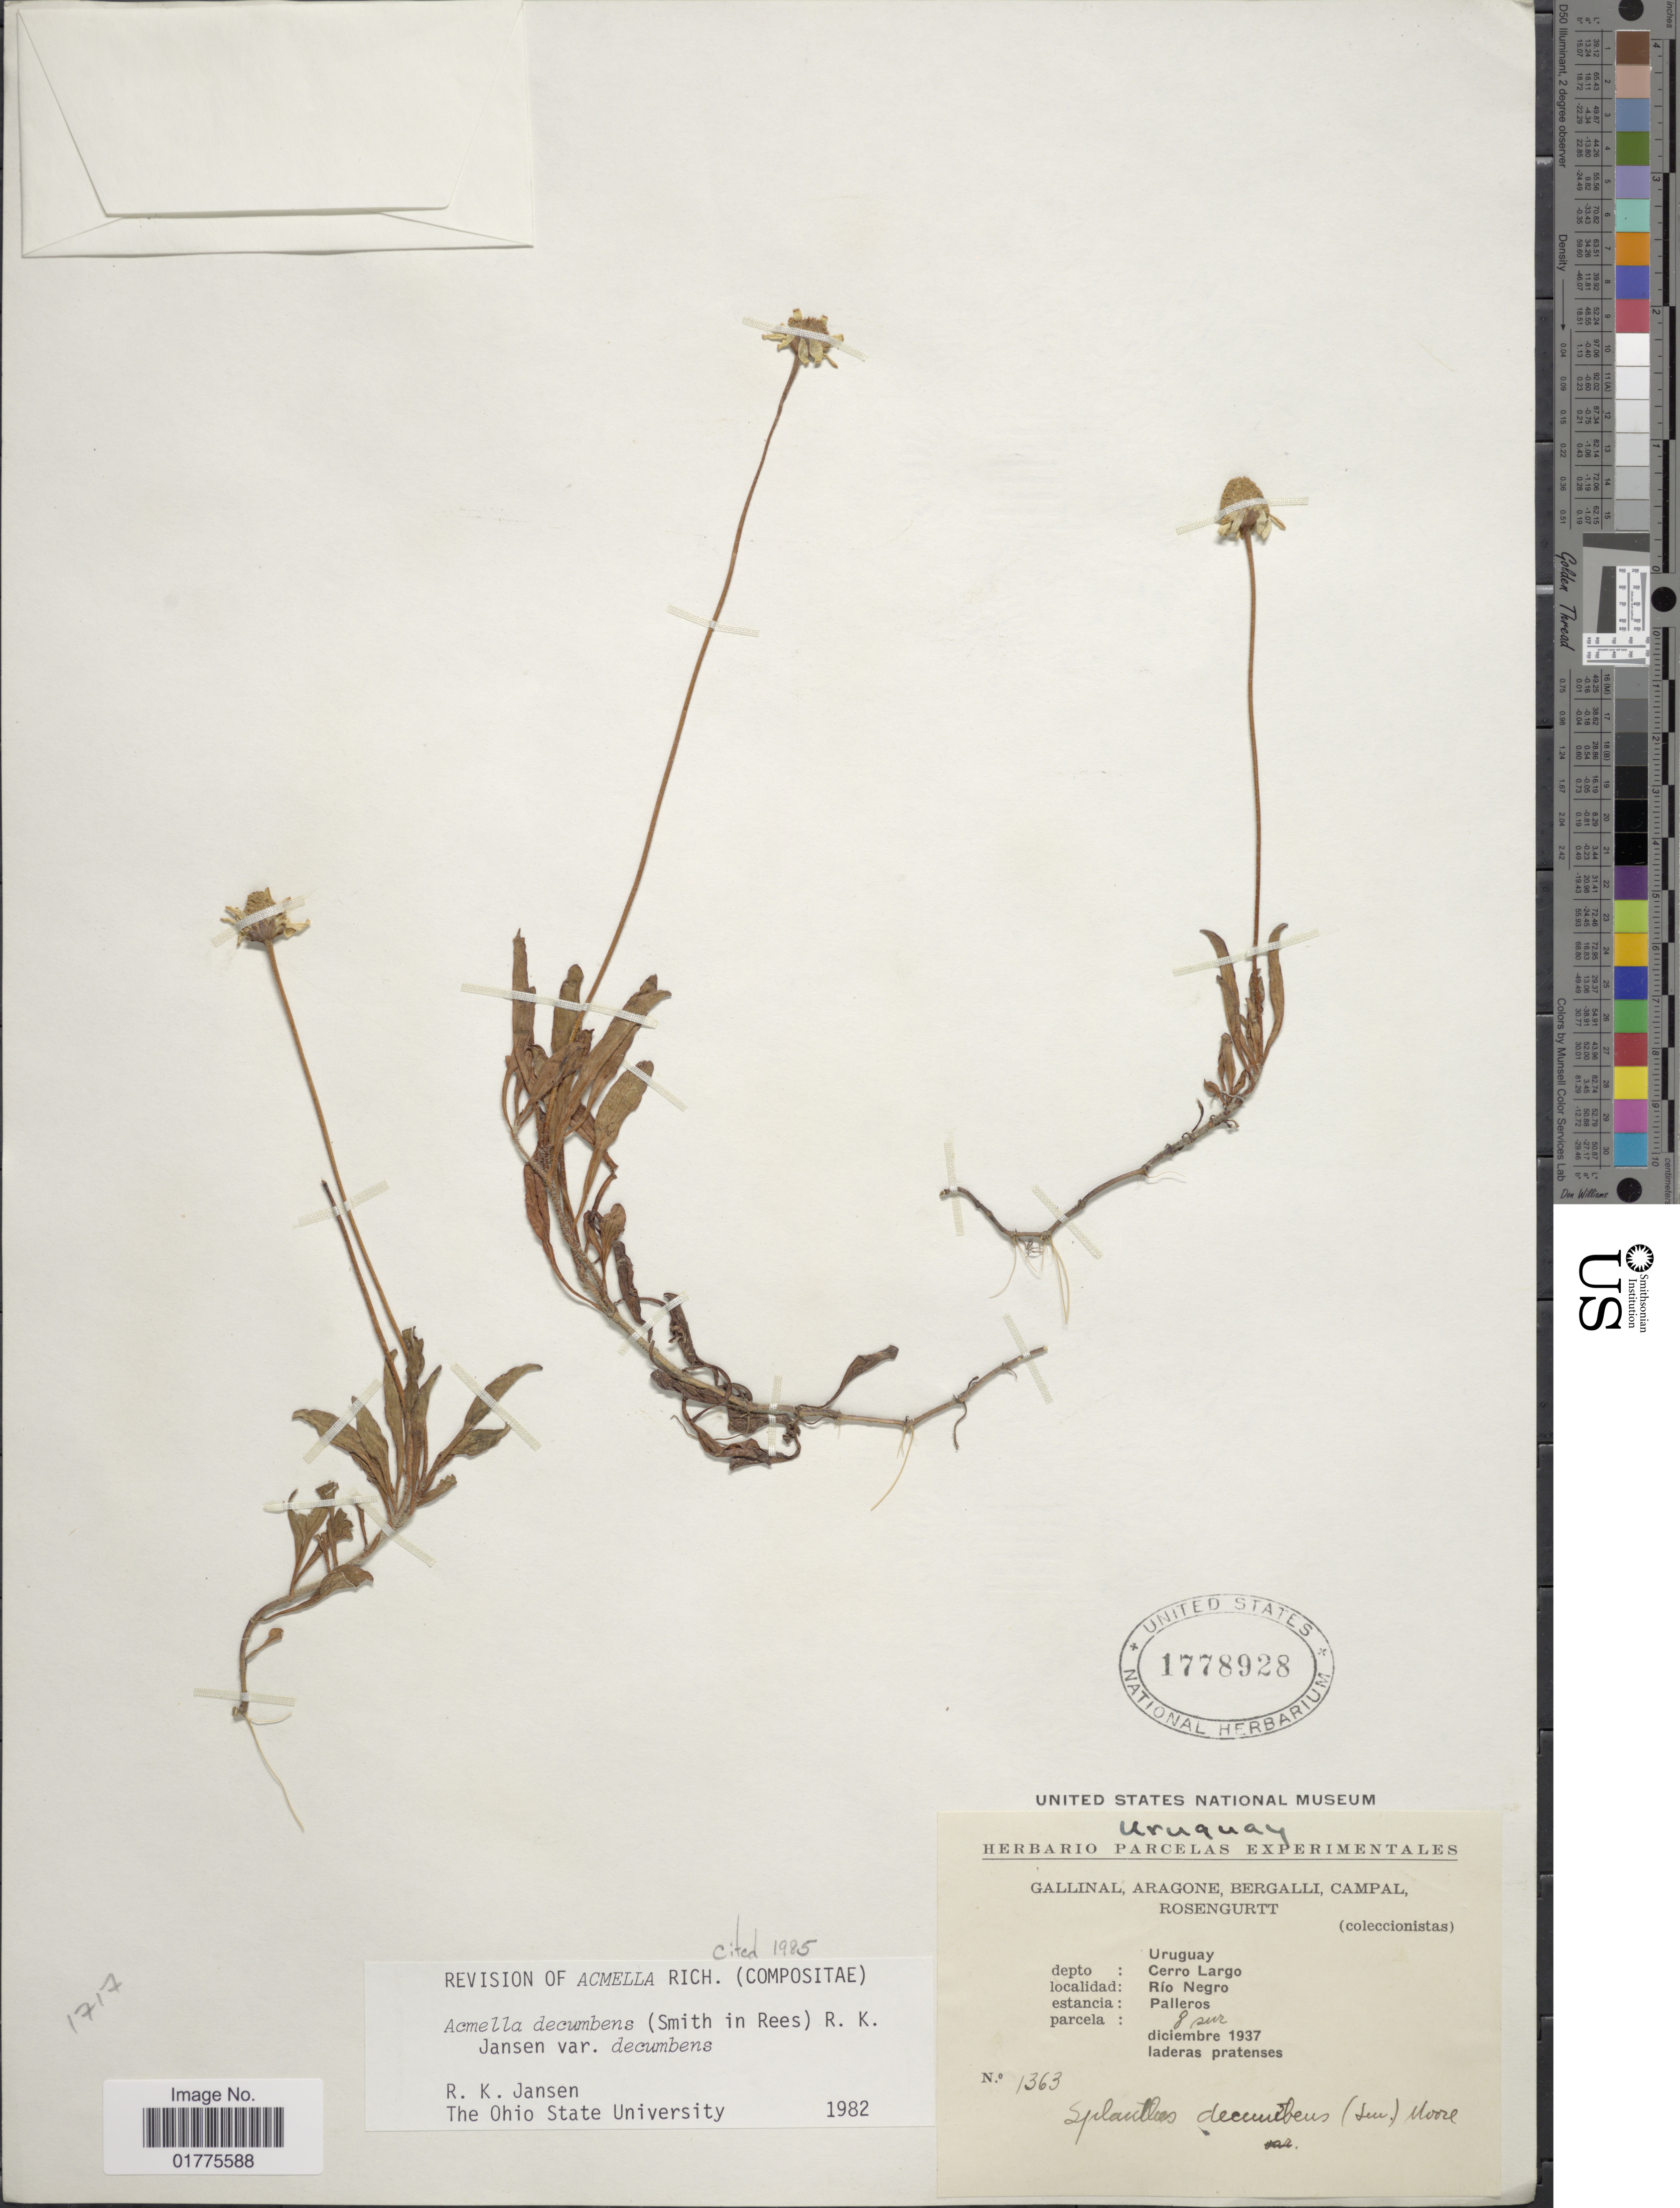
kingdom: Plantae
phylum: Tracheophyta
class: Magnoliopsida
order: Asterales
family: Asteraceae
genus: Acmella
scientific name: Acmella decumbens var. decumbens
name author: (Sm.) R.K. Jansen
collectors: -. Gallinal, -- Aragone, -- Bergalli, -- Campal & Rosengurtt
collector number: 1363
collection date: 1937-12-08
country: Uruguay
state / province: Cerro Largo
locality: Rio Negro, Estancia: Palleros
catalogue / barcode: US 1778928